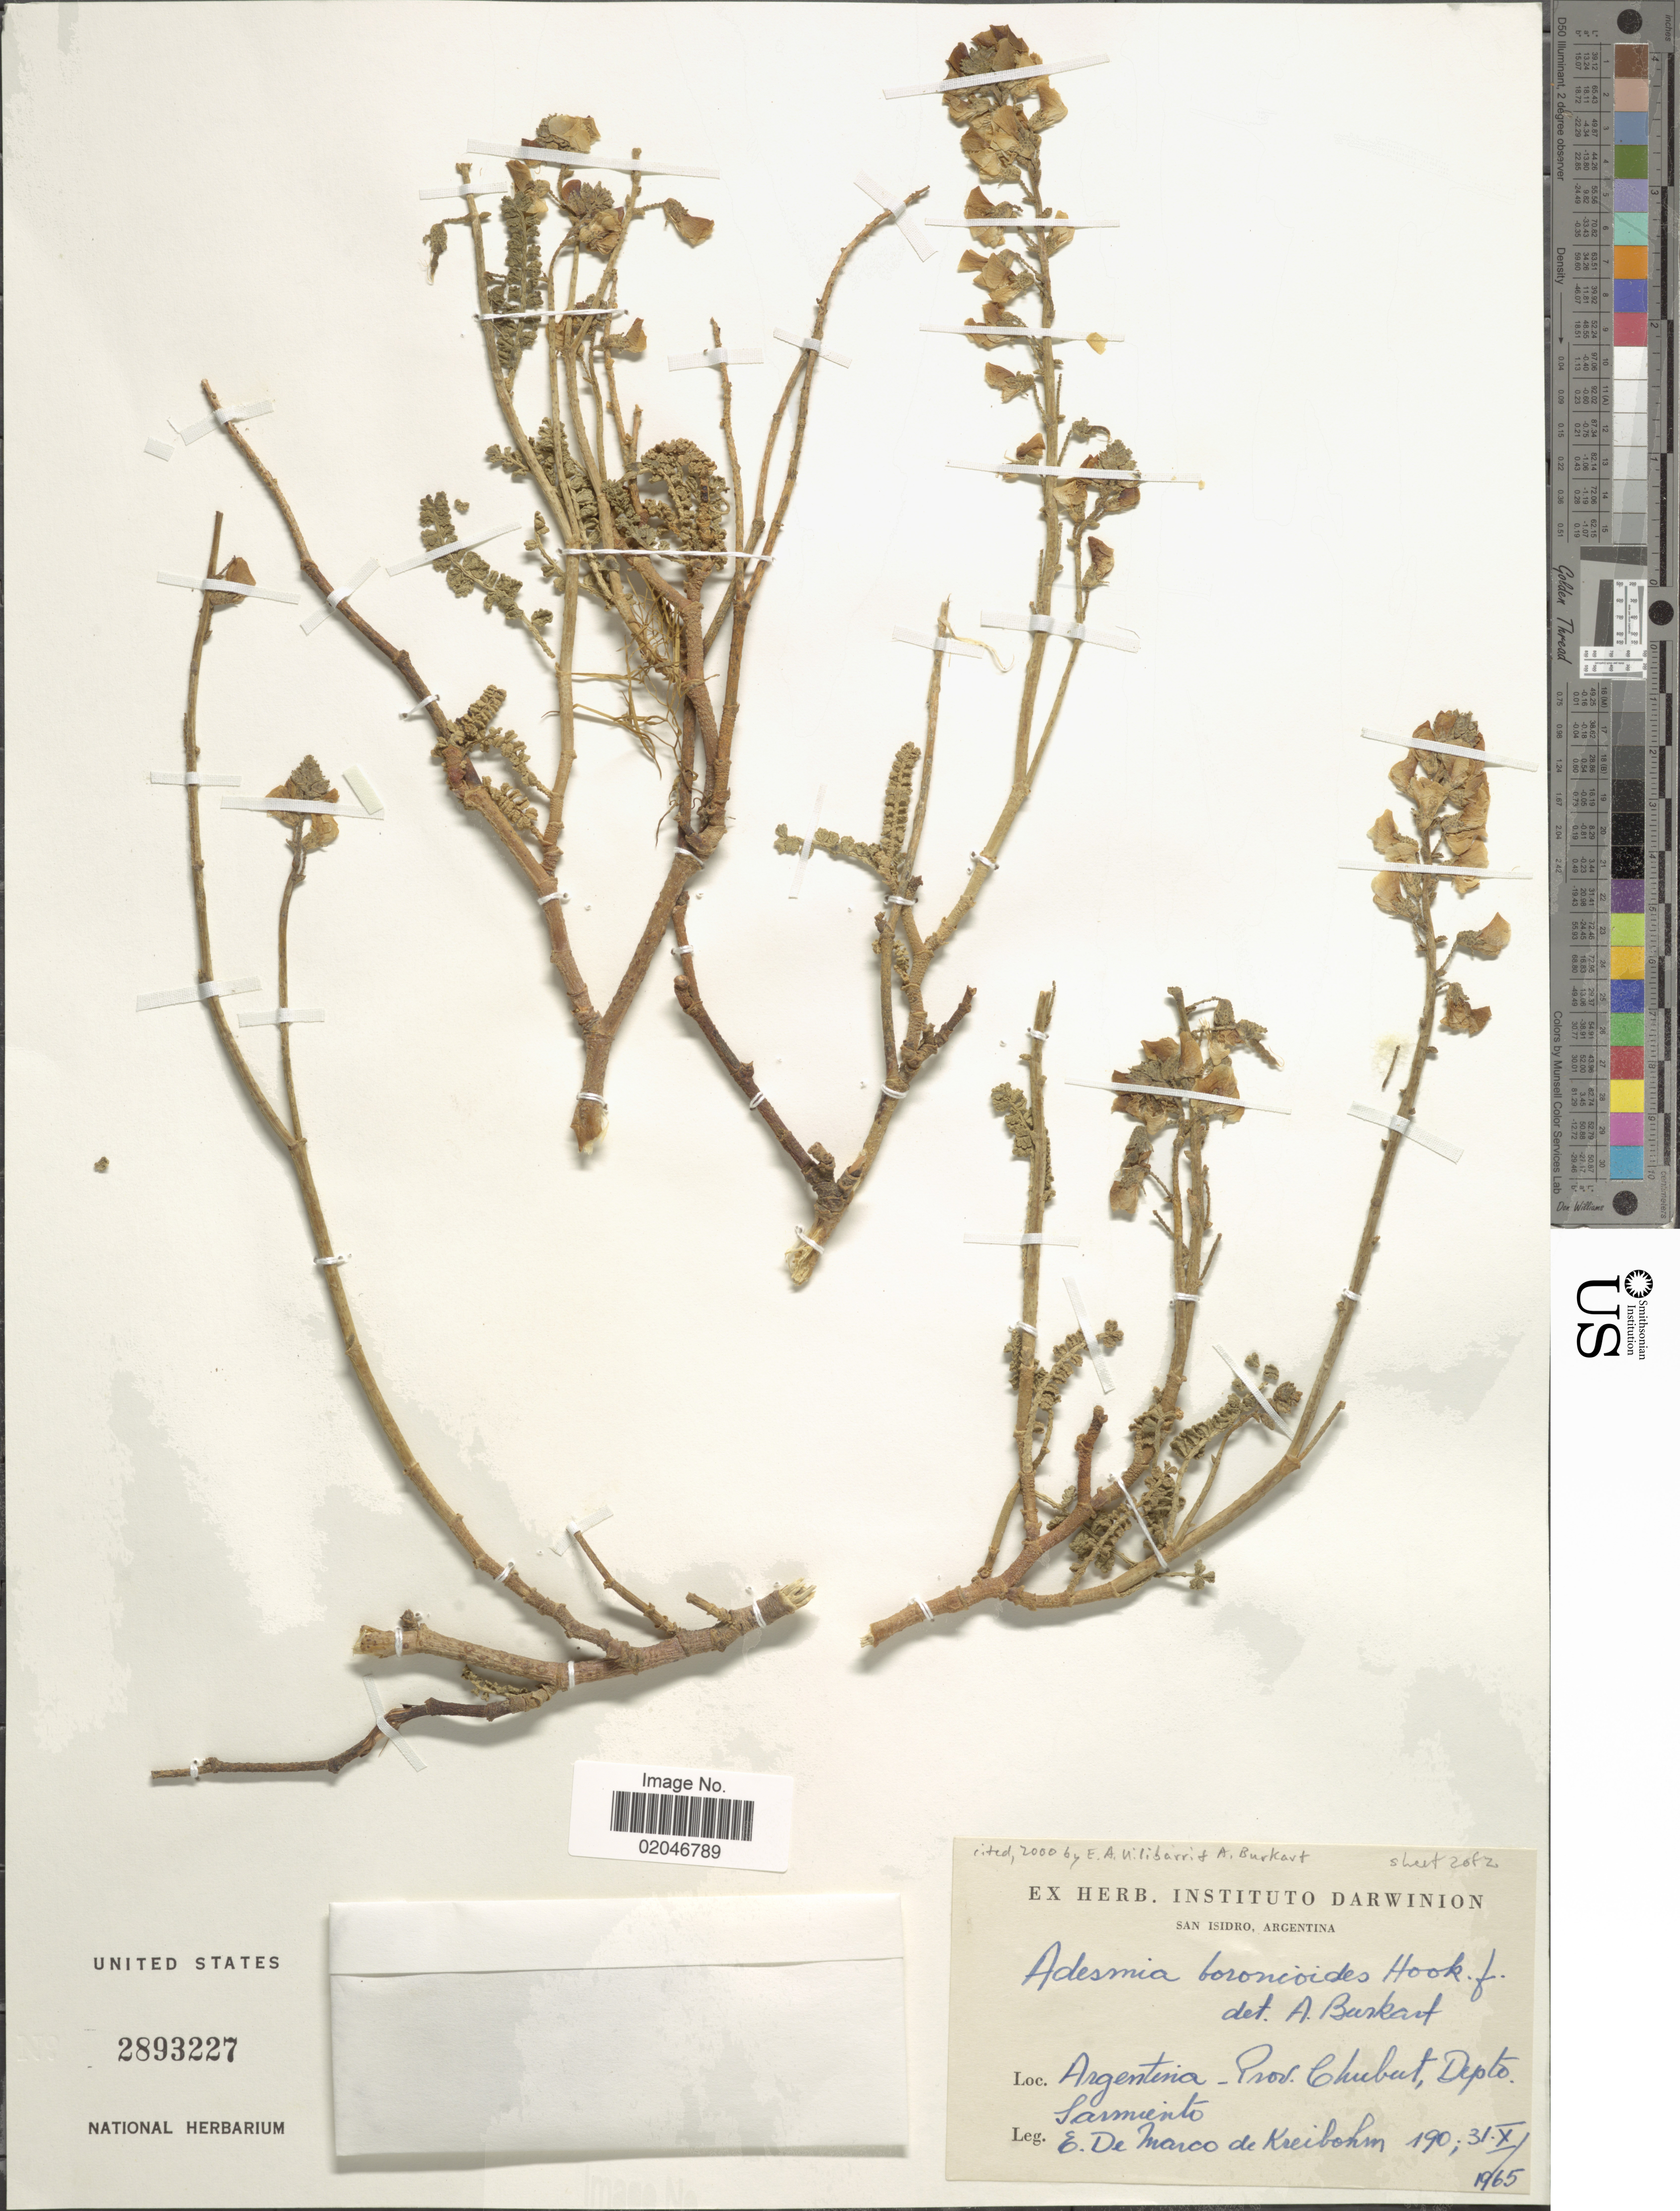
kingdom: Plantae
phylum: Tracheophyta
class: Magnoliopsida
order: Fabales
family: Fabaceae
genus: Adesmia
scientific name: Adesmia boronioides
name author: Hook. f.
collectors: E. Kreibohm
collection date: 1965-10-31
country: Argentina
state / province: Chubut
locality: Depto. Sarmiento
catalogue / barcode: US 2893227